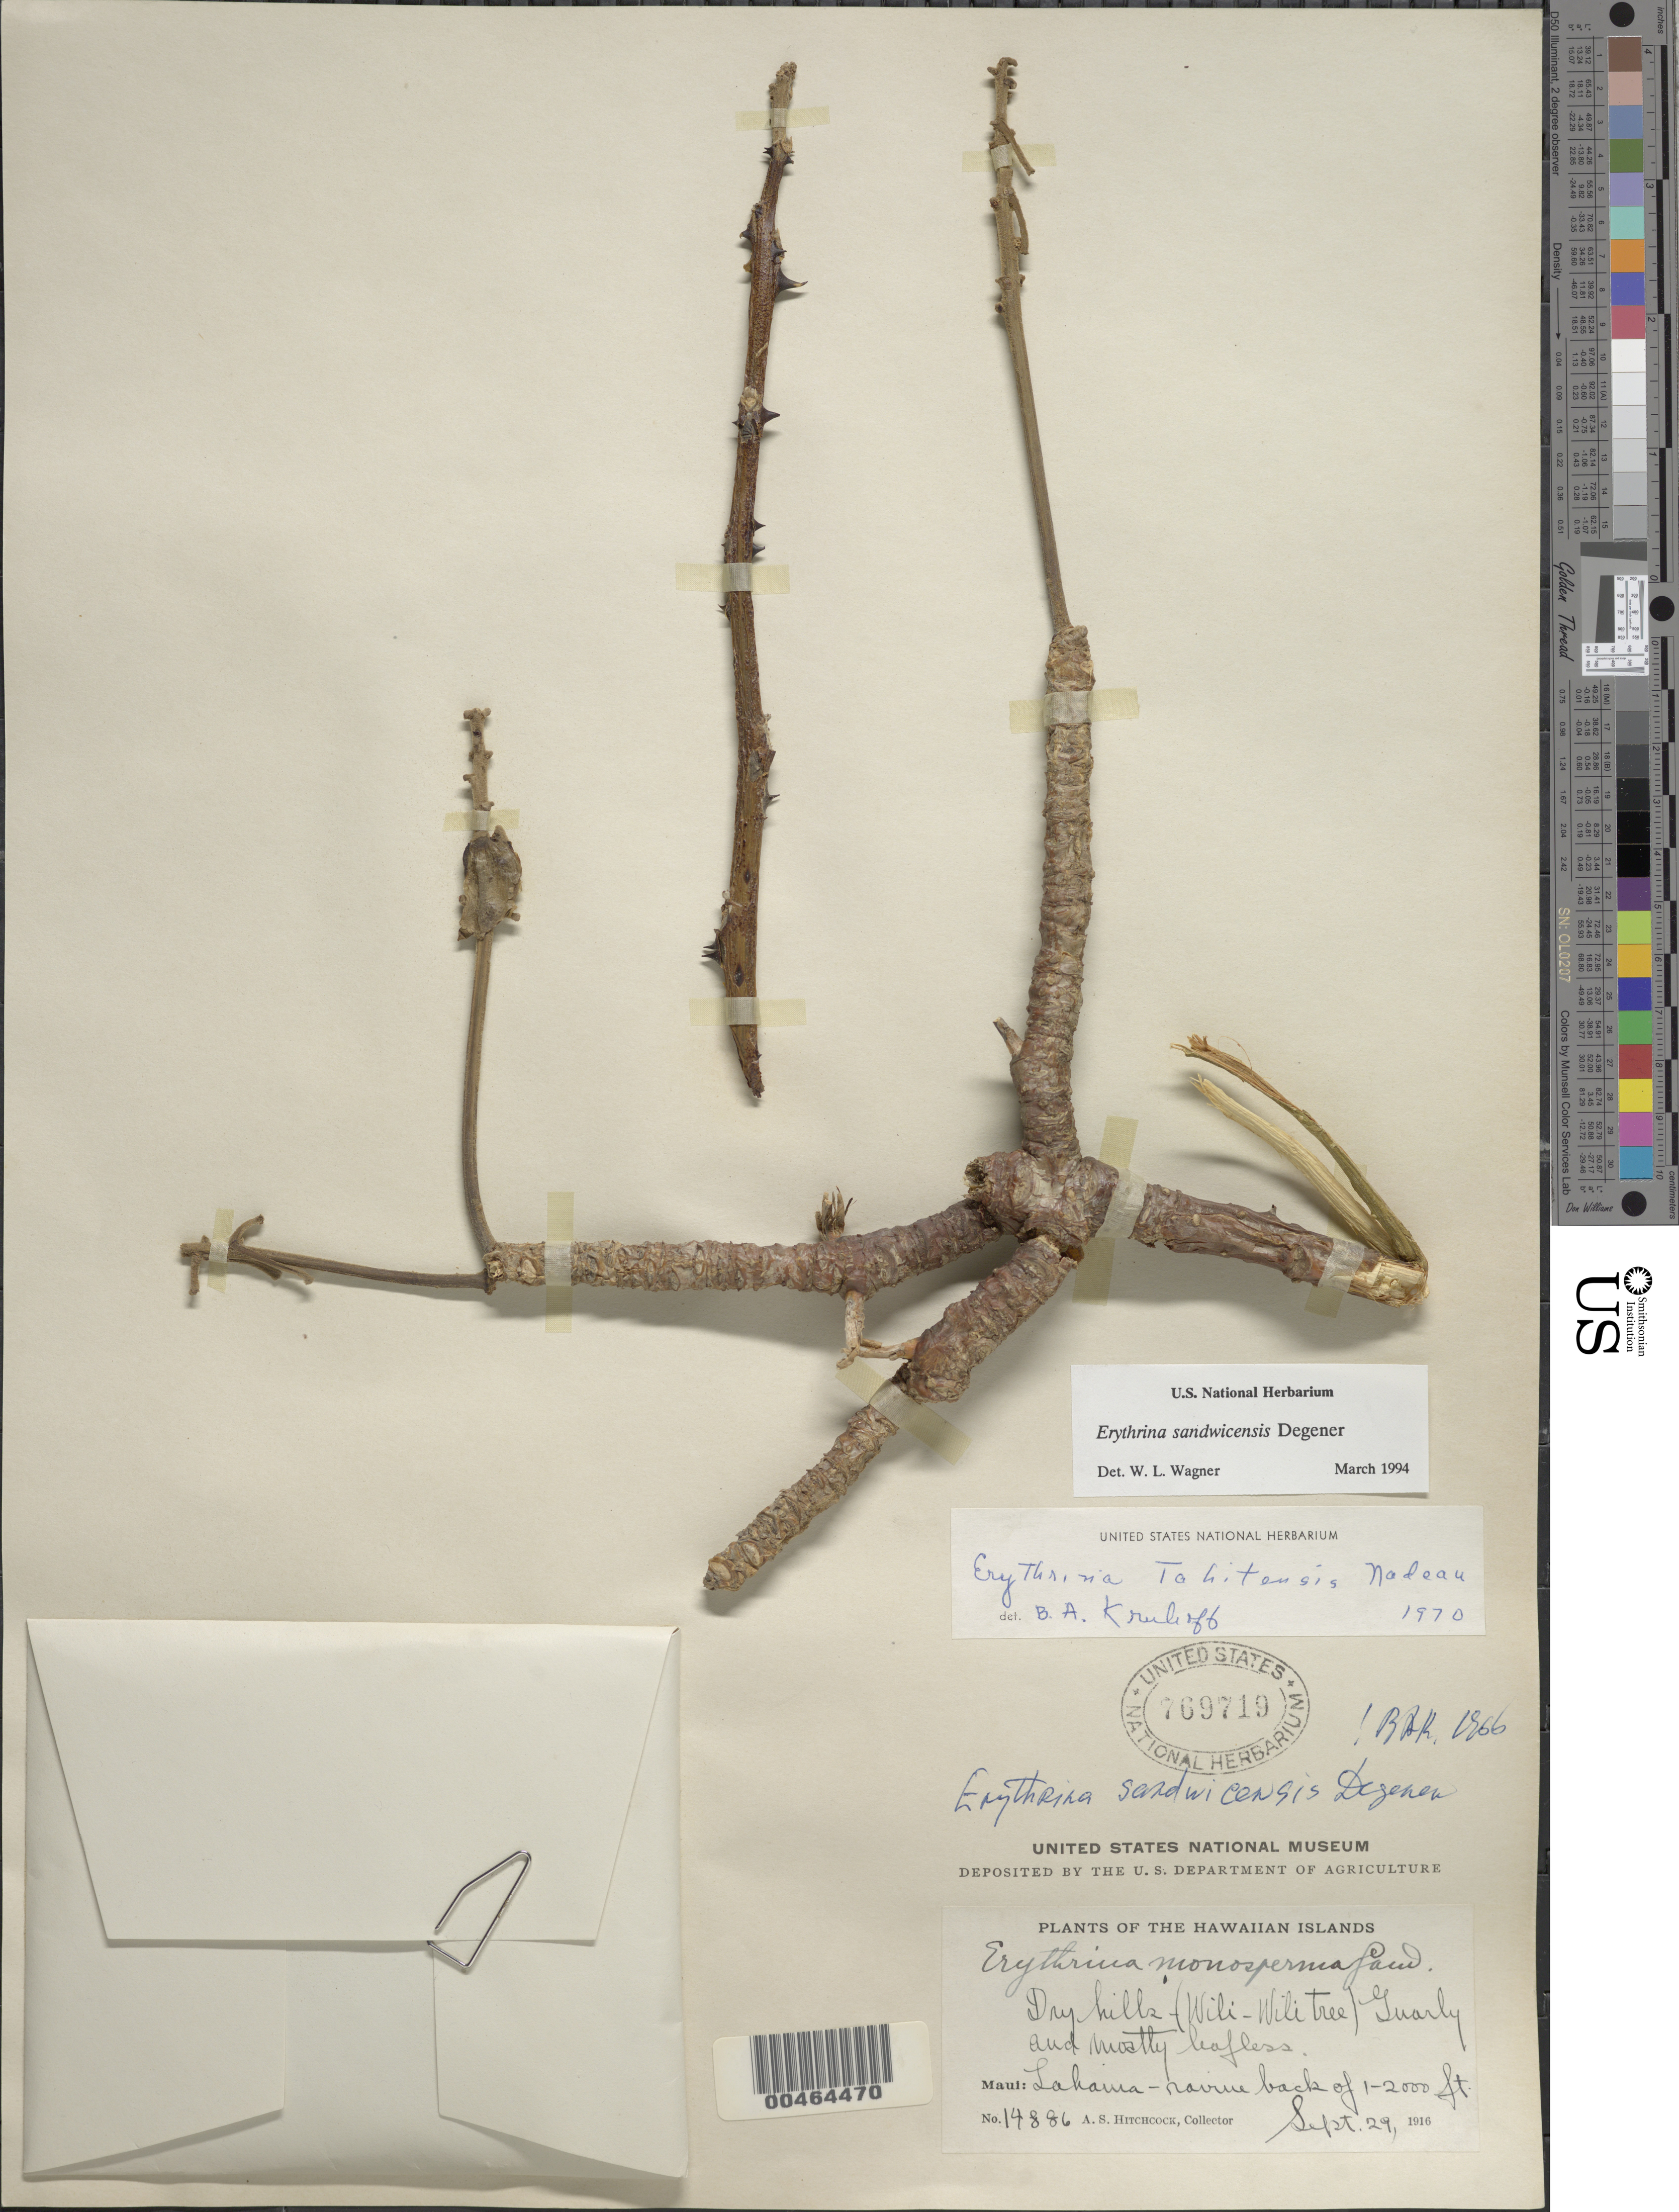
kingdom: Plantae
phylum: Tracheophyta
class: Magnoliopsida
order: Fabales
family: Fabaceae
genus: Erythrina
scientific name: Erythrina sandwicensis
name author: O. Deg.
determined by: Wagner, W. L., (BOT), Smithsonian Institution - National Museum of Natural History (UNITED STATES)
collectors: A. S. Hitchcock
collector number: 14886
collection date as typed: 29 Sep 1916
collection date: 1916-09-29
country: United States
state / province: Hawaii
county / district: Maui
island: Maui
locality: Lahaina - ravine back of.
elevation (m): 305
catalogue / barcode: US 769719